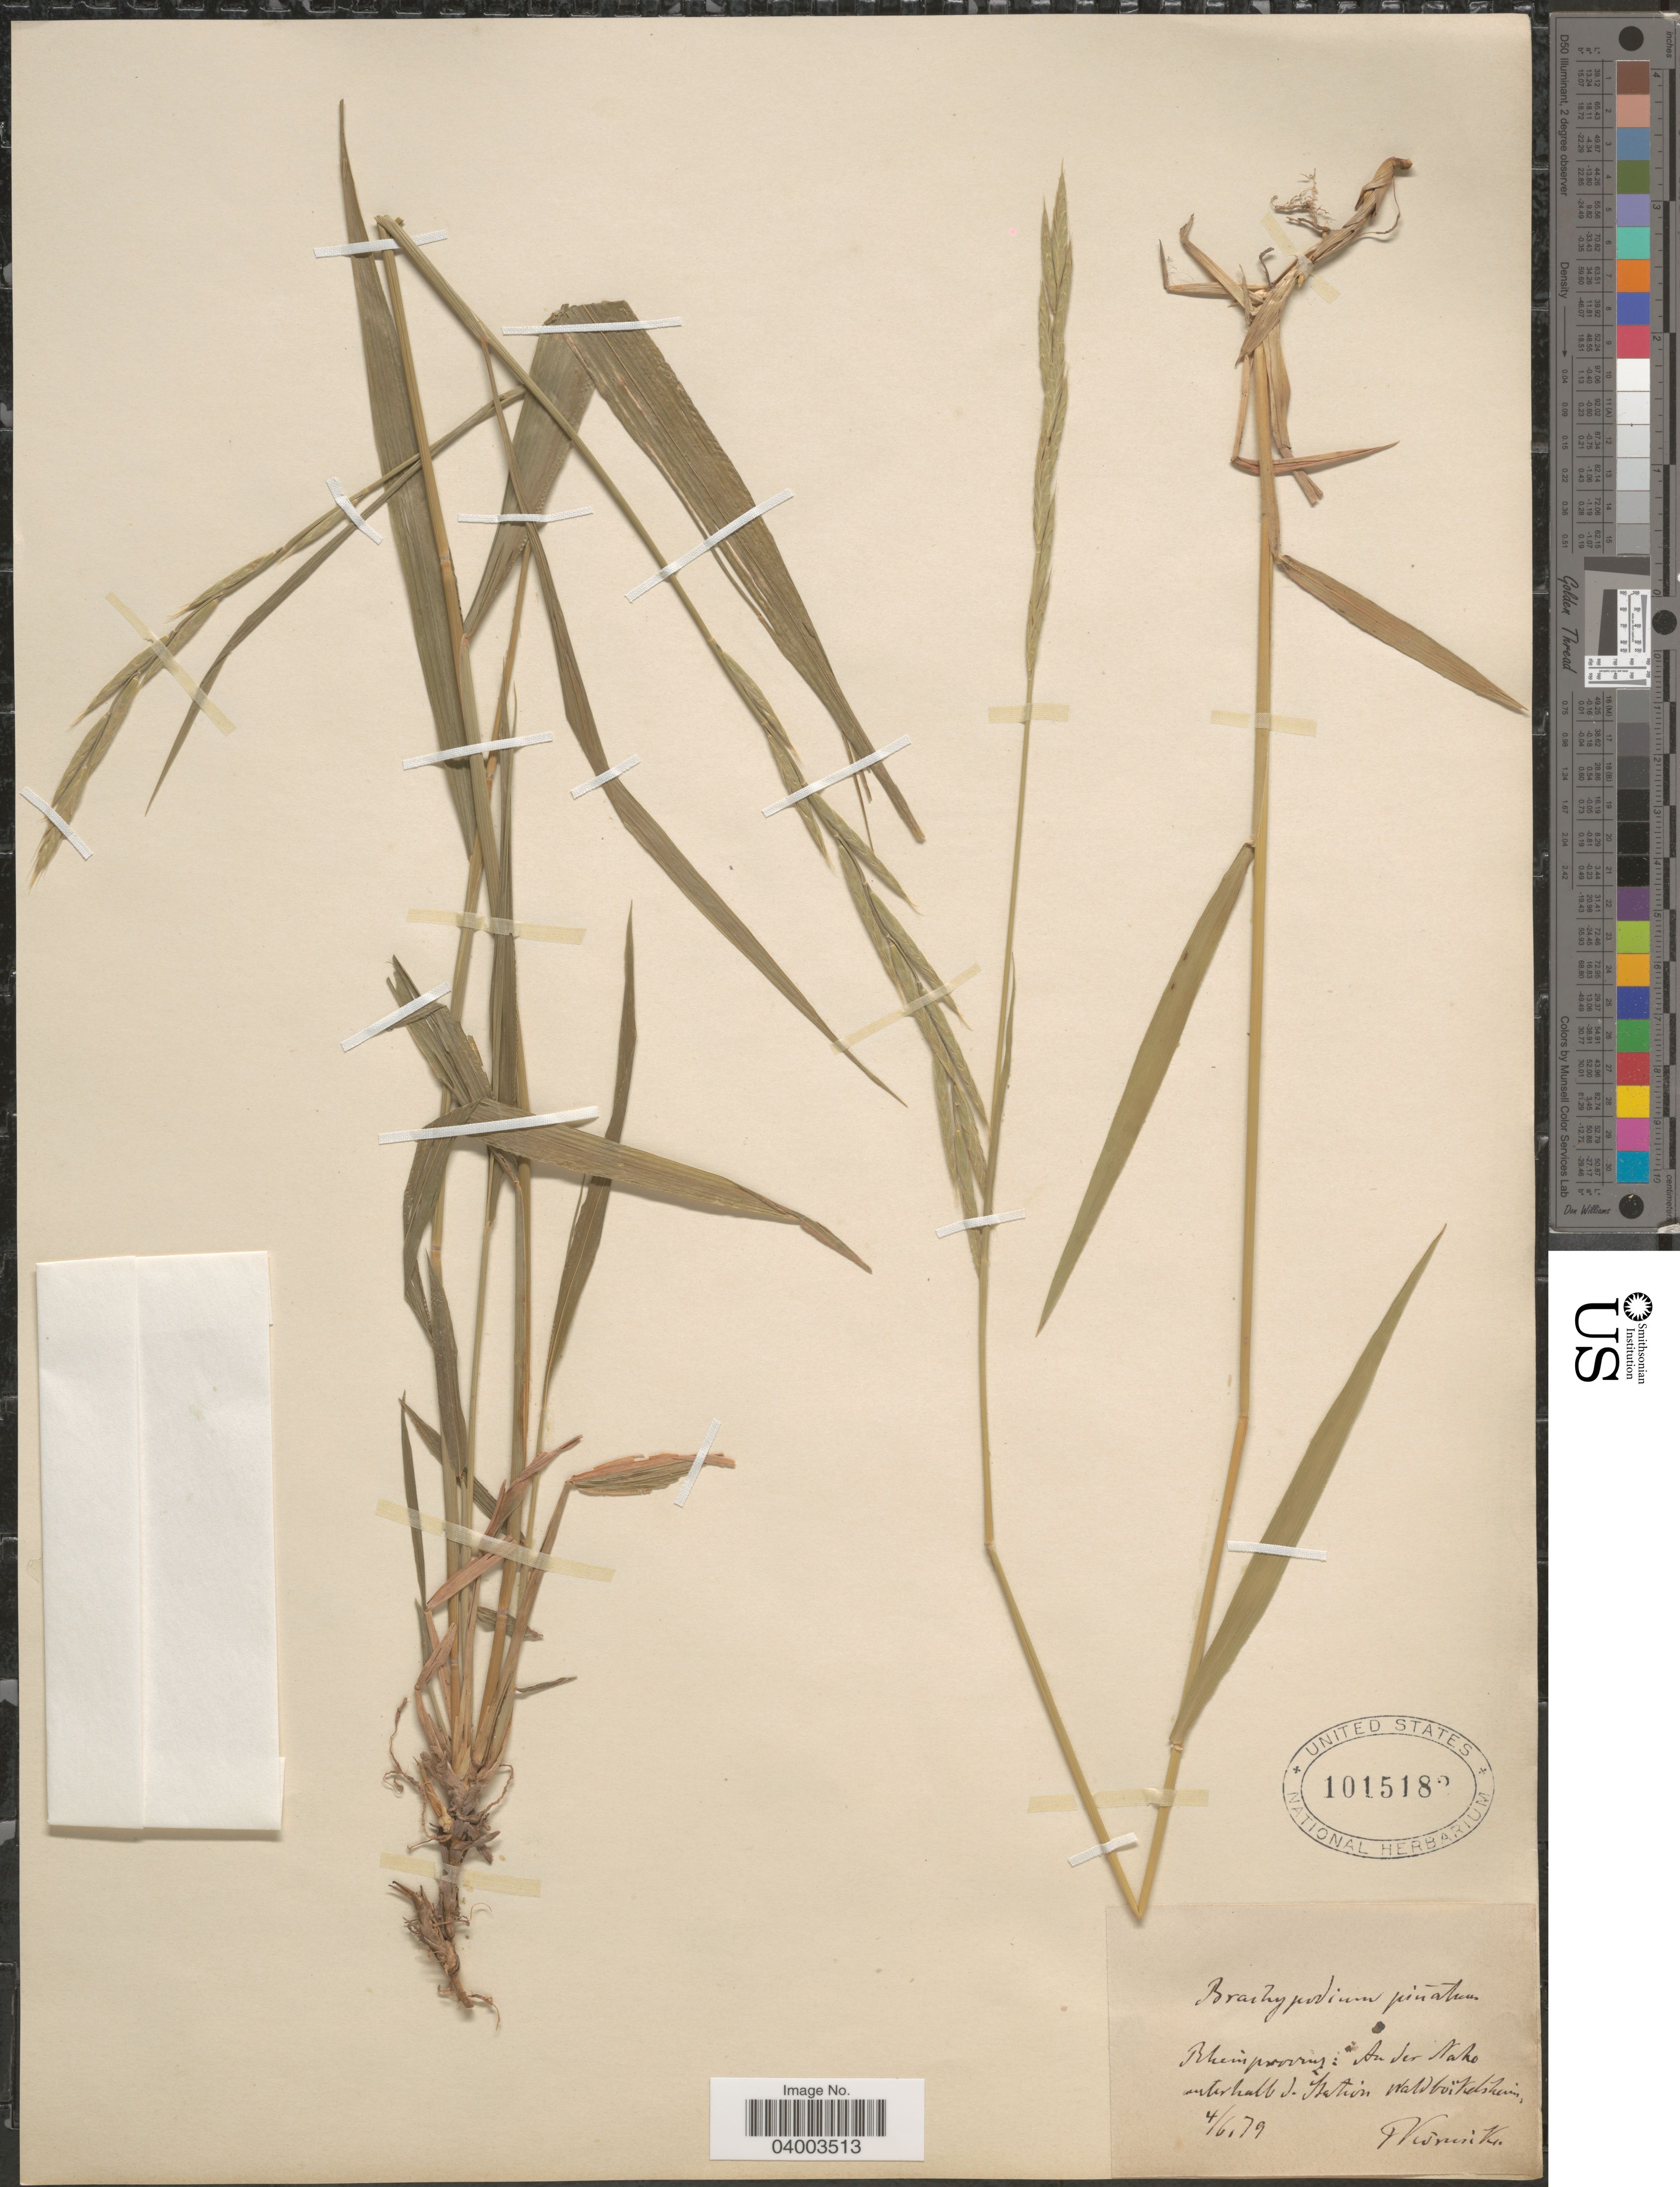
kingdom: Plantae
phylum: Tracheophyta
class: Liliopsida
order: Poales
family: Poaceae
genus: Brachypodium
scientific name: Brachypodium pinnatum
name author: (L.) P. Beauv.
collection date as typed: Transcribed d/m/y: 4/6/79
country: Germany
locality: Rheinprovinz: An der Nahe unterhalb J. Station Waldboikelsheim. [interpreted]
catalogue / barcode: US 1015182